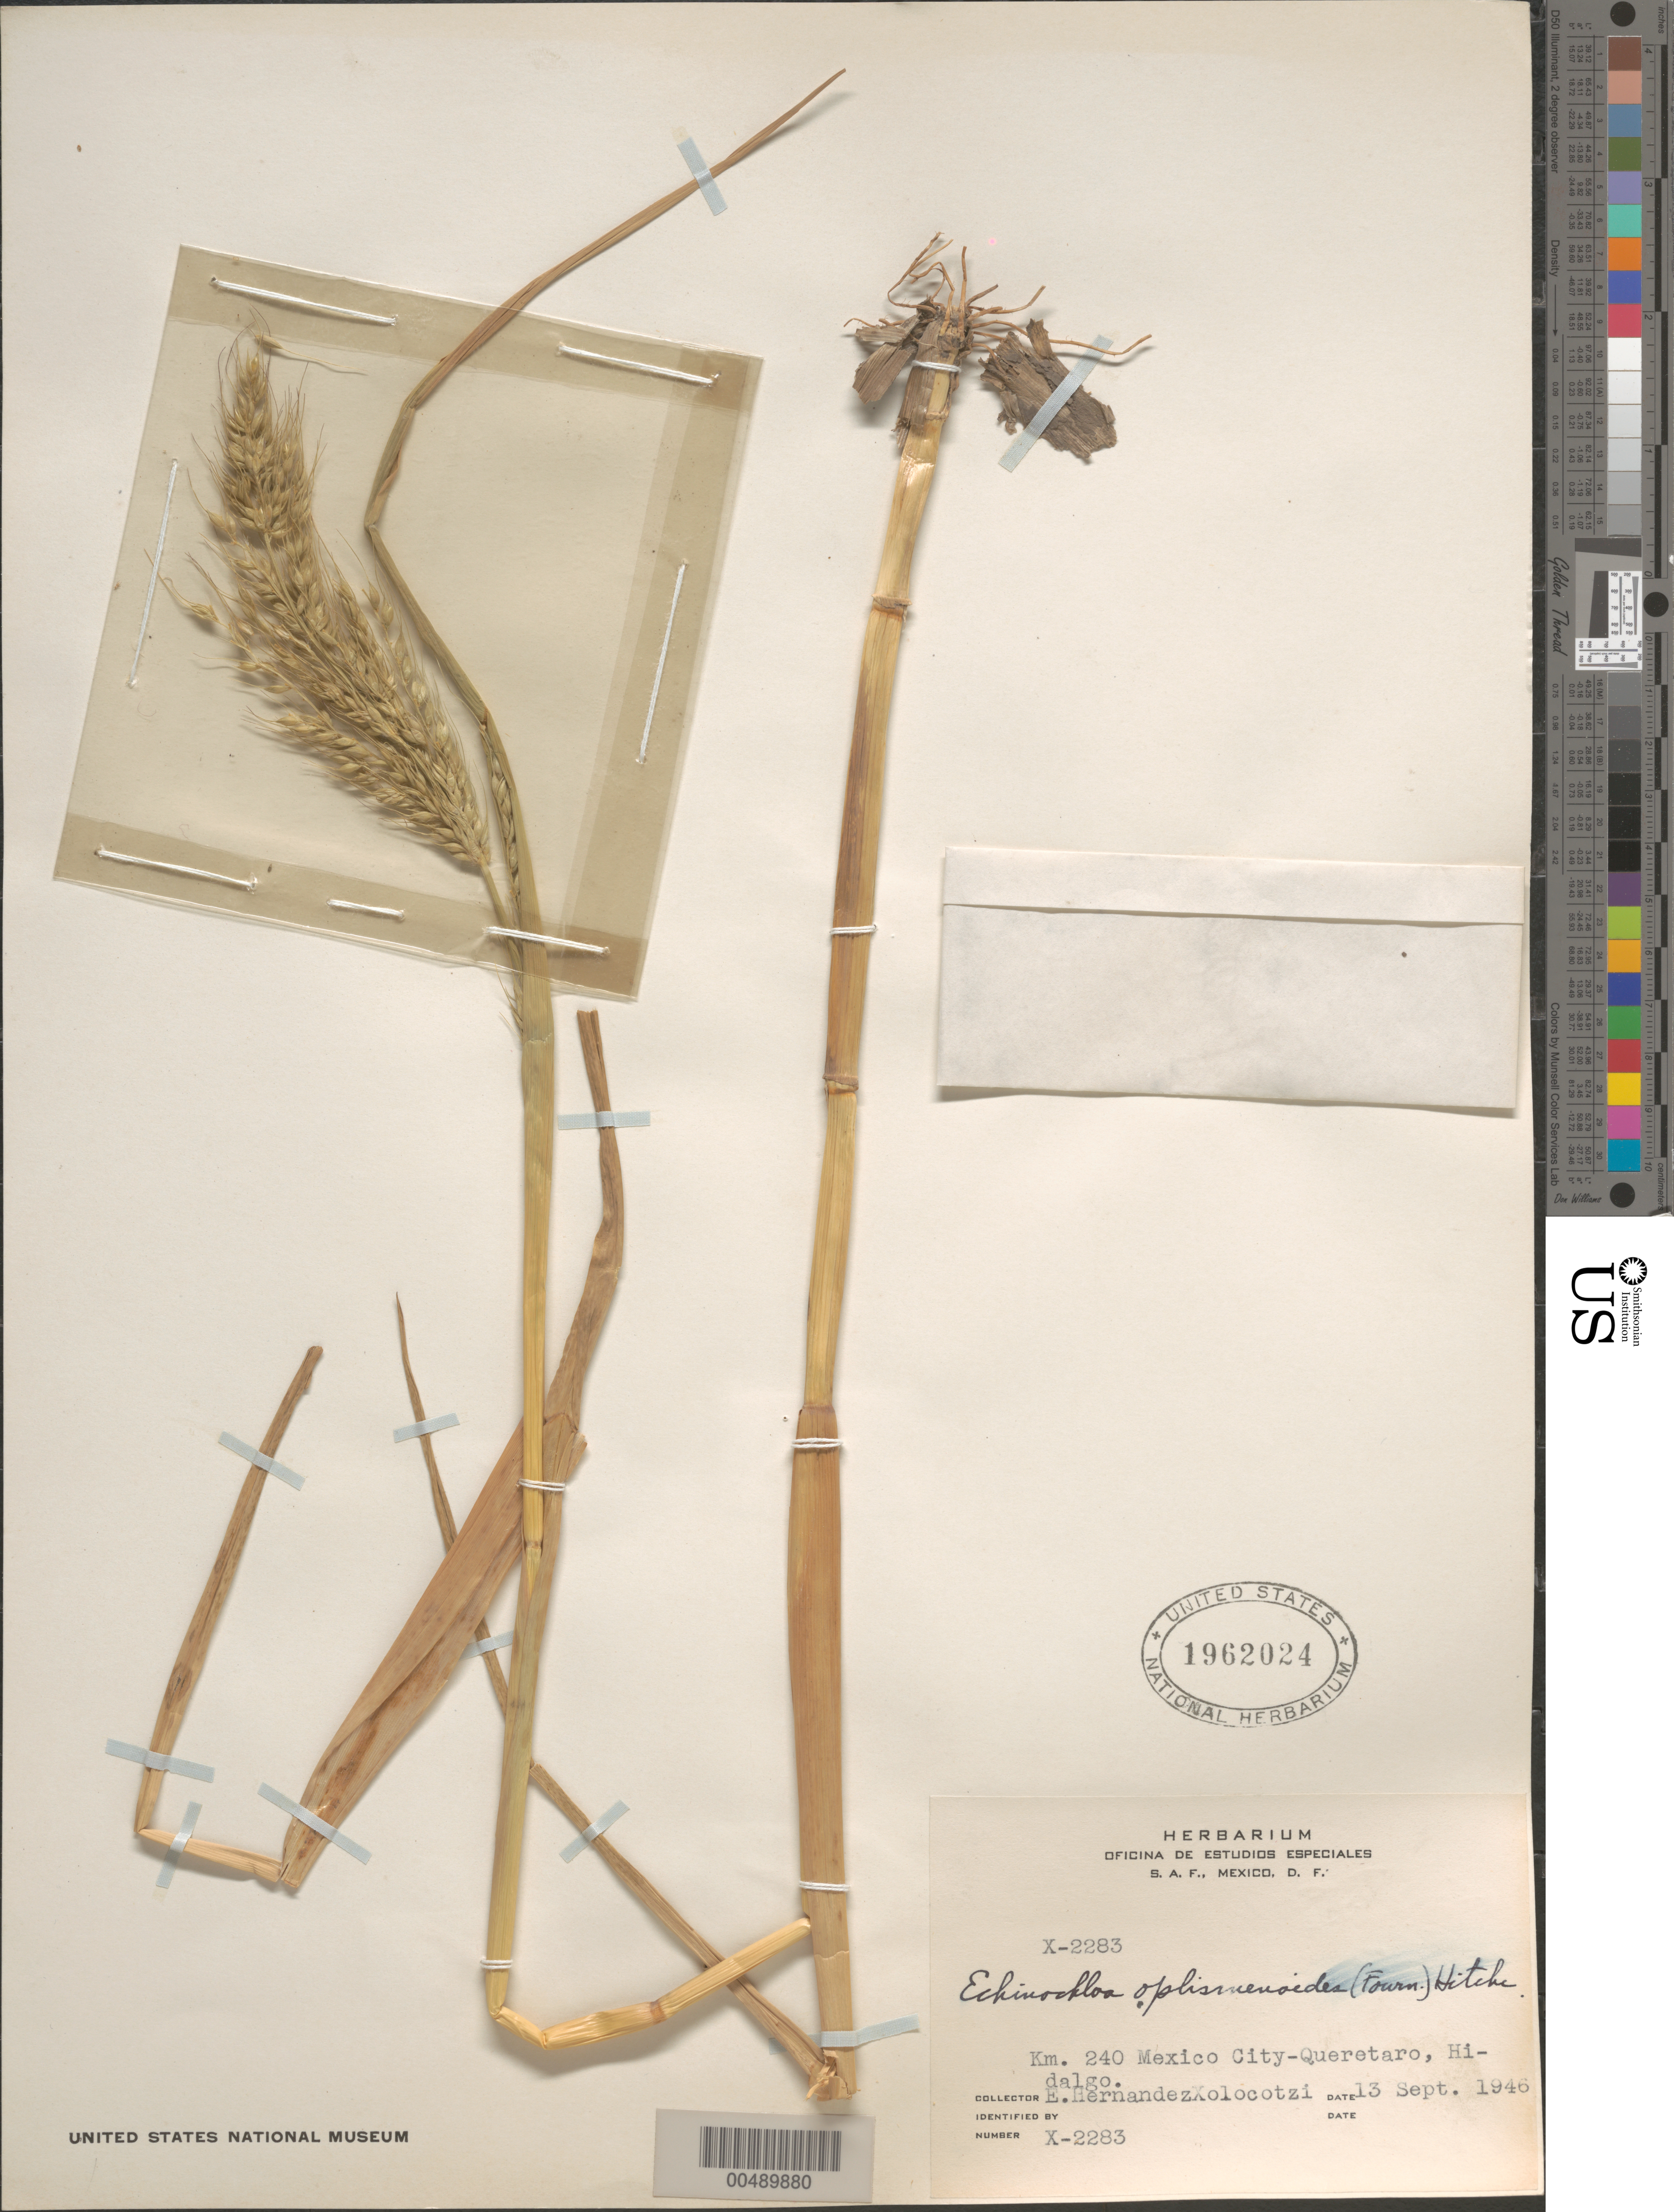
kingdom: Plantae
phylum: Tracheophyta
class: Liliopsida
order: Poales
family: Poaceae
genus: Echinochloa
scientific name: Echinochloa oplismenoides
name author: (E. Fourn.) Hitchc.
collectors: E. I. Hernández-X.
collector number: x-2283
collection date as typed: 13 Sep 1946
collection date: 1946-09-13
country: Mexico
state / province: Hidalgo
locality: Km 240 Mexico City - Queretaro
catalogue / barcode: US 1962024